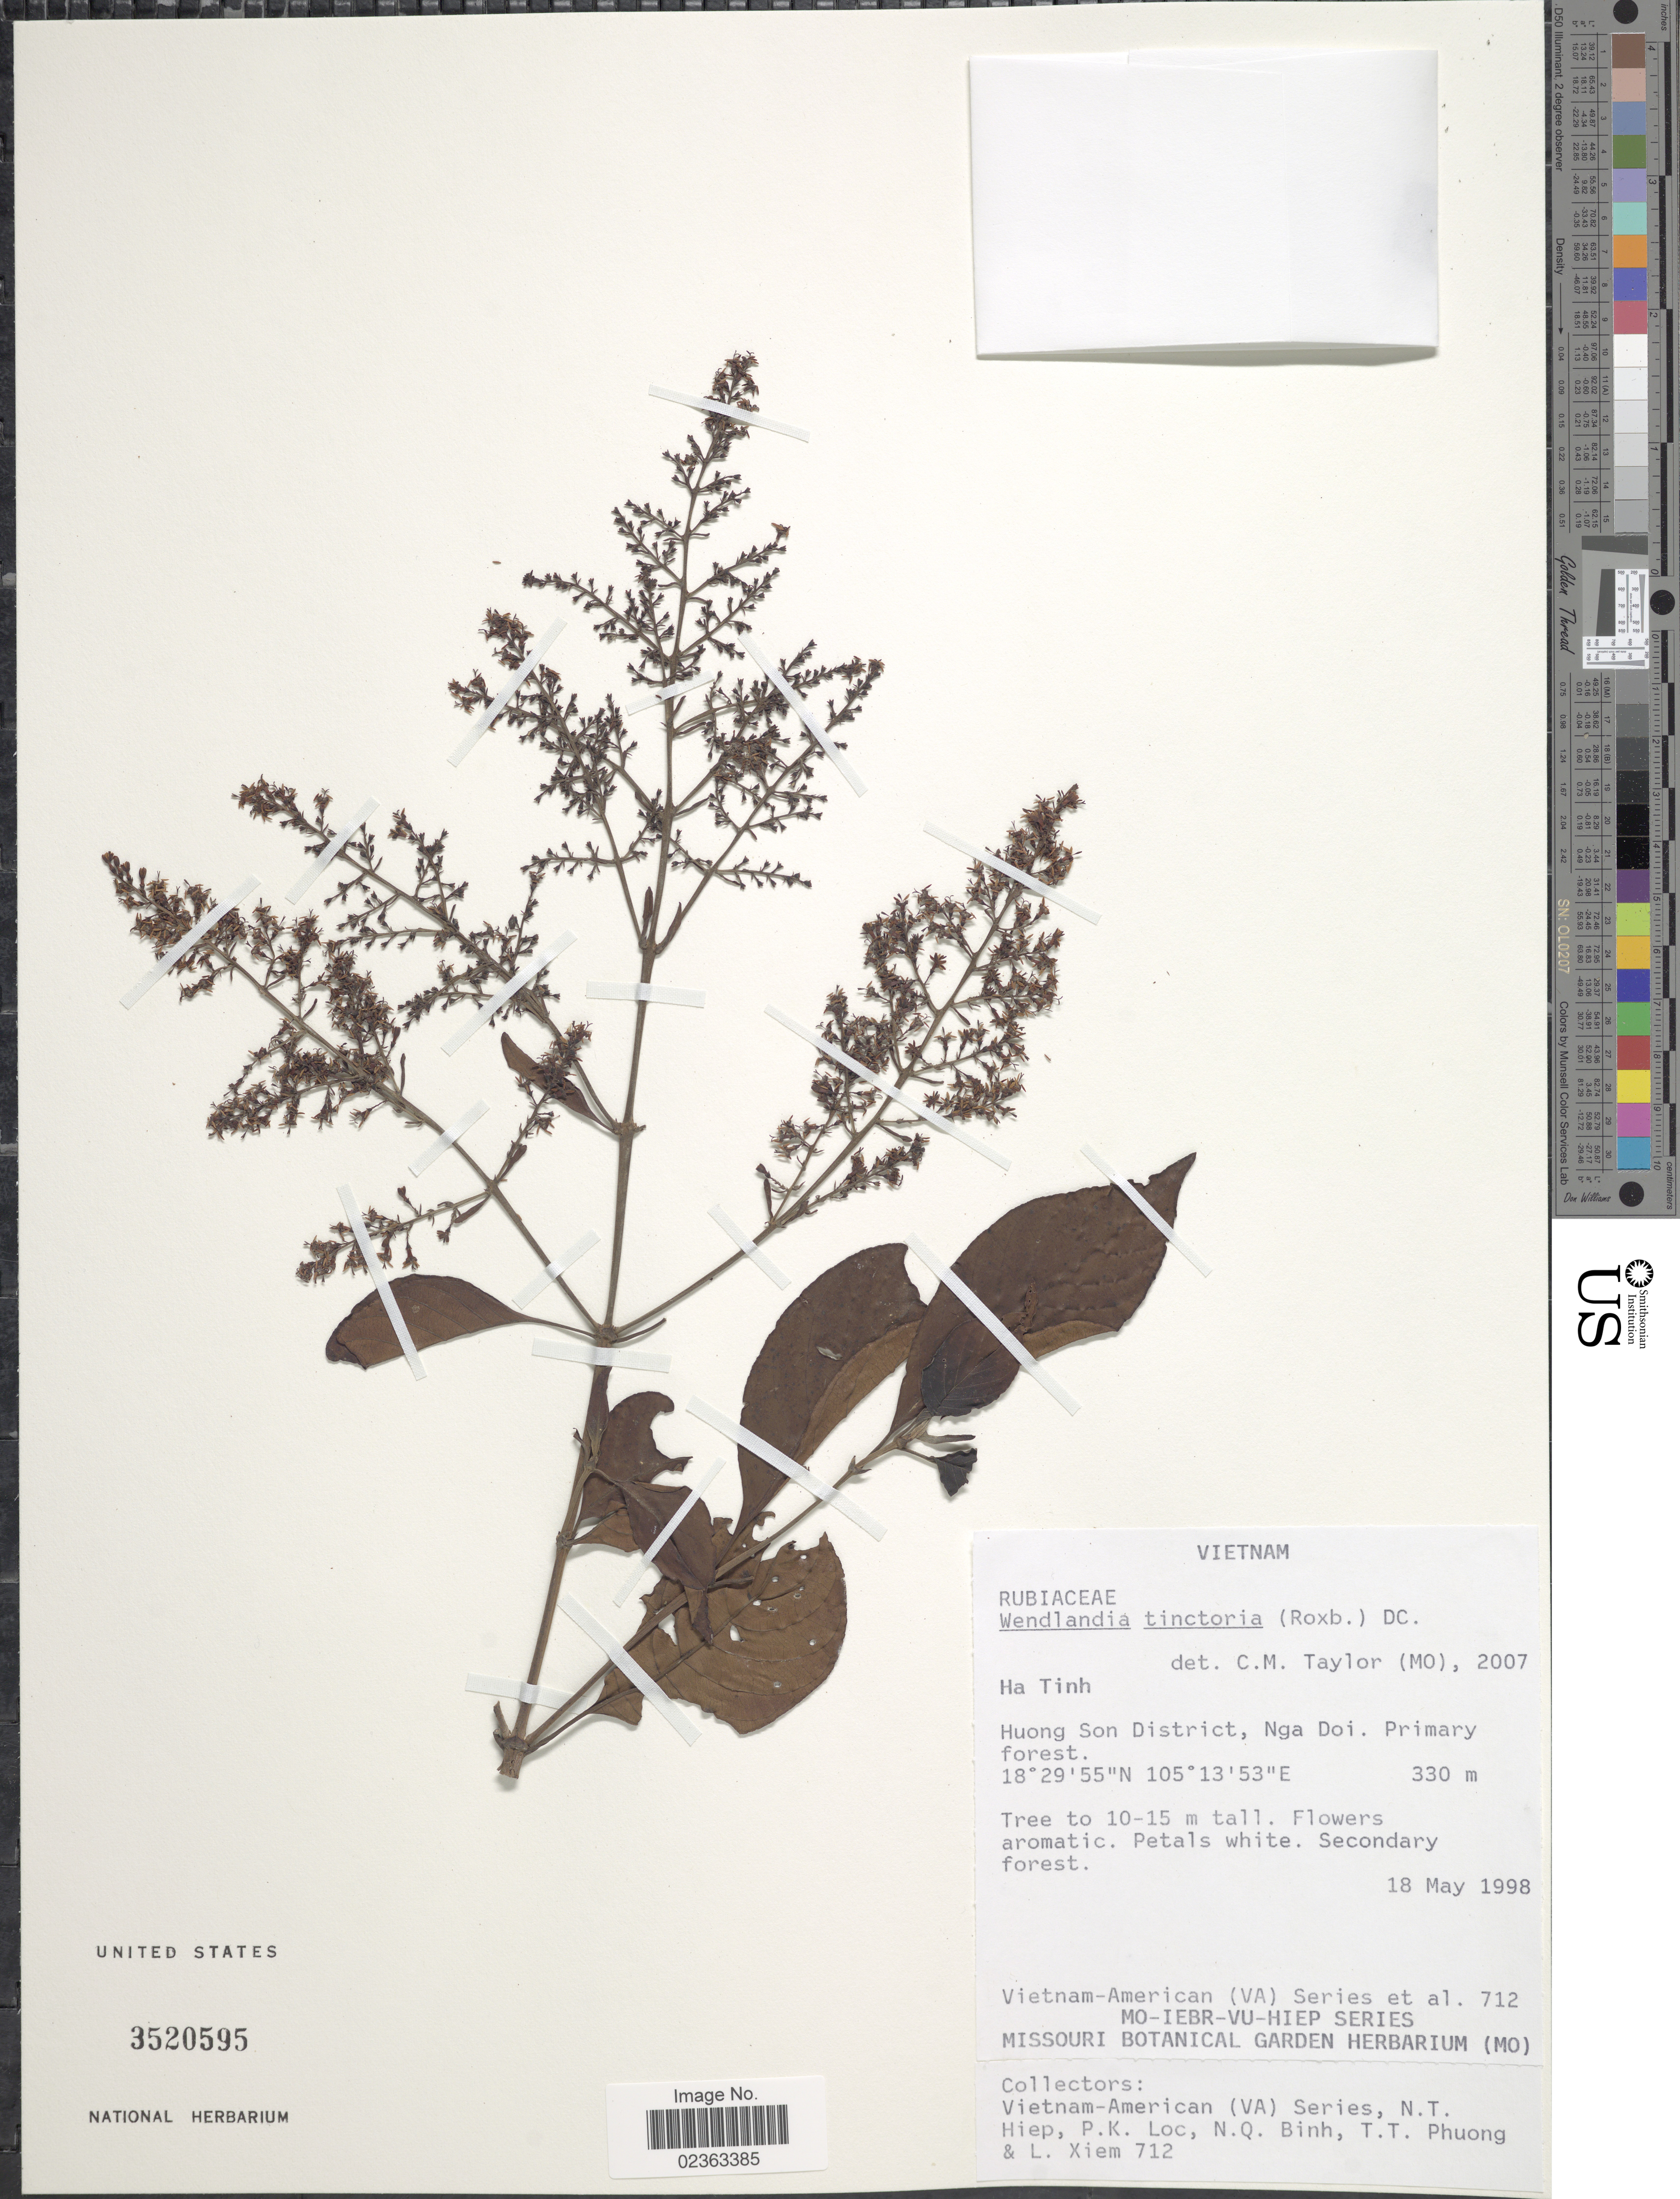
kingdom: Plantae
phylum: Tracheophyta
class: Magnoliopsida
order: Gentianales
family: Rubiaceae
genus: Wendlandia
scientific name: Wendlandia tinctoria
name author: DC.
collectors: N. T. Hiep, P. K. Lôc, N. Binh, T. Phuong & L. Xiem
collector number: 712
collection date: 1998-05-18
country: Vietnam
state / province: Ha Tinh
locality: Huong Son District, Nga Doi, primary forest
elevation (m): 330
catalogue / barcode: US 3520595